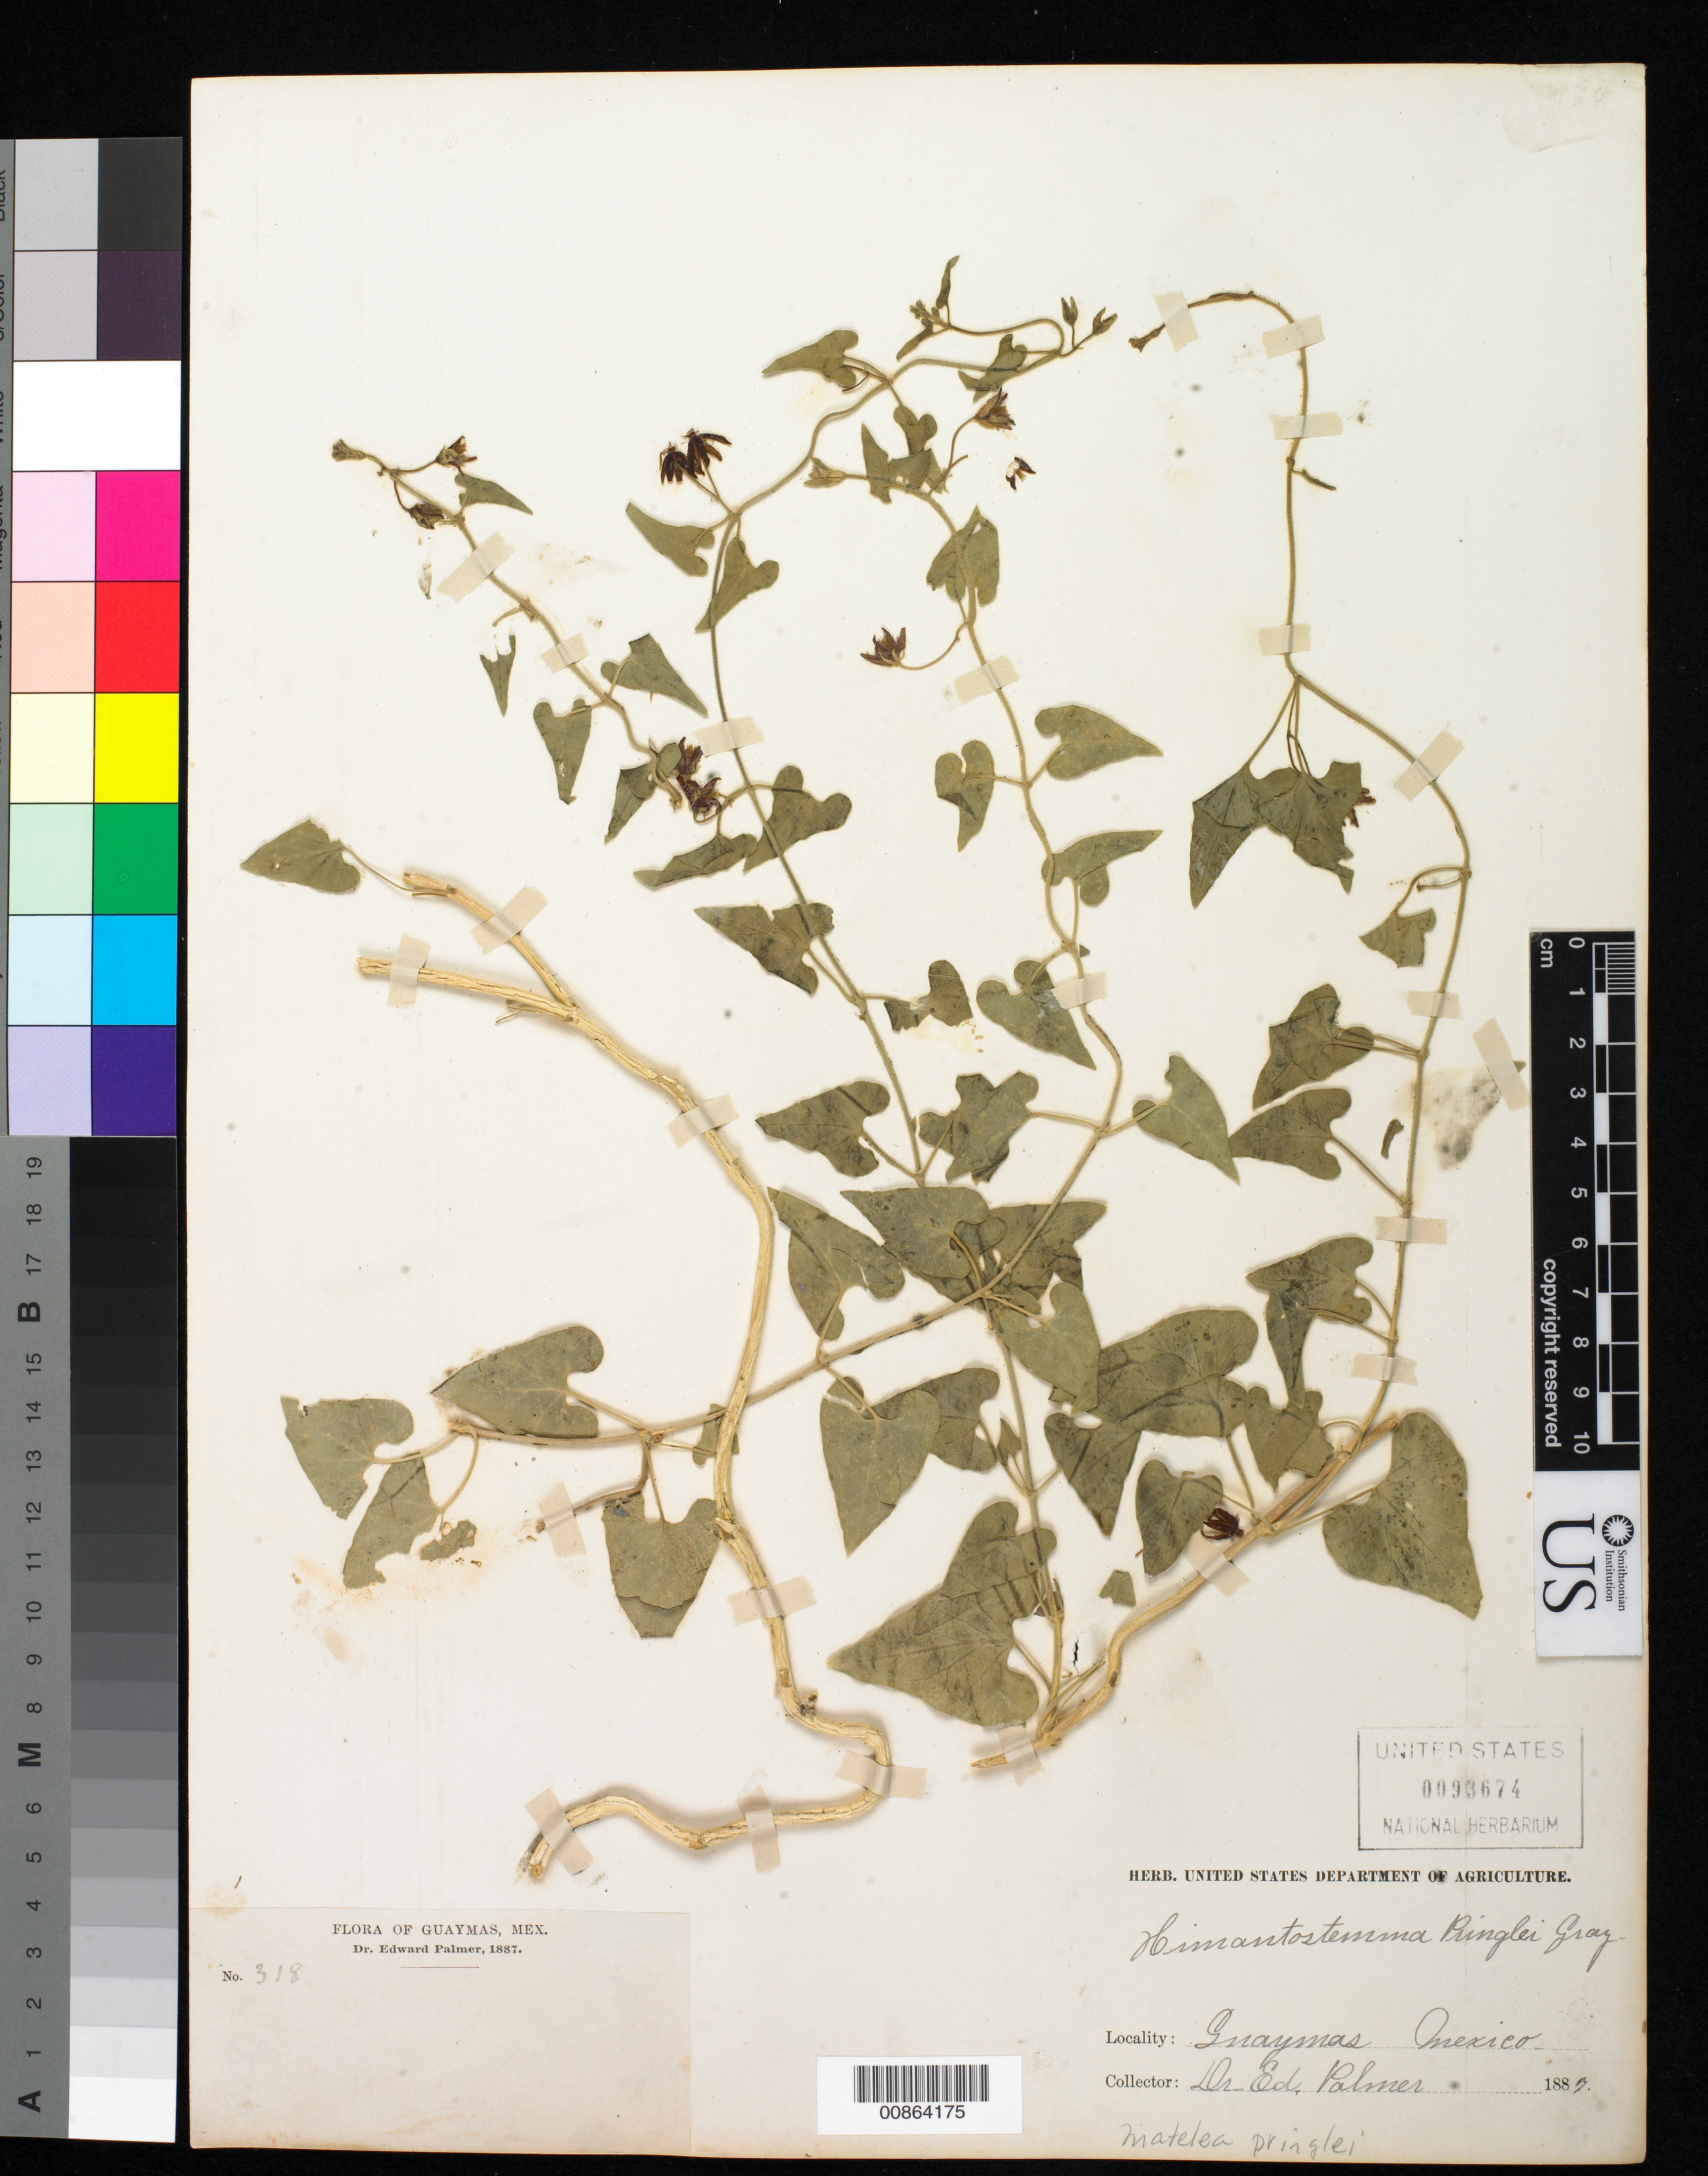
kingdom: Plantae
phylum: Tracheophyta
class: Magnoliopsida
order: Gentianales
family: Apocynaceae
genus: Matelea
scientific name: Matelea pringlei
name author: Woodson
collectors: E. Palmer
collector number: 318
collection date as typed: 1887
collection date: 1887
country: Mexico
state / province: Sonora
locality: Guaymas, Sonora.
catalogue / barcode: US 93674